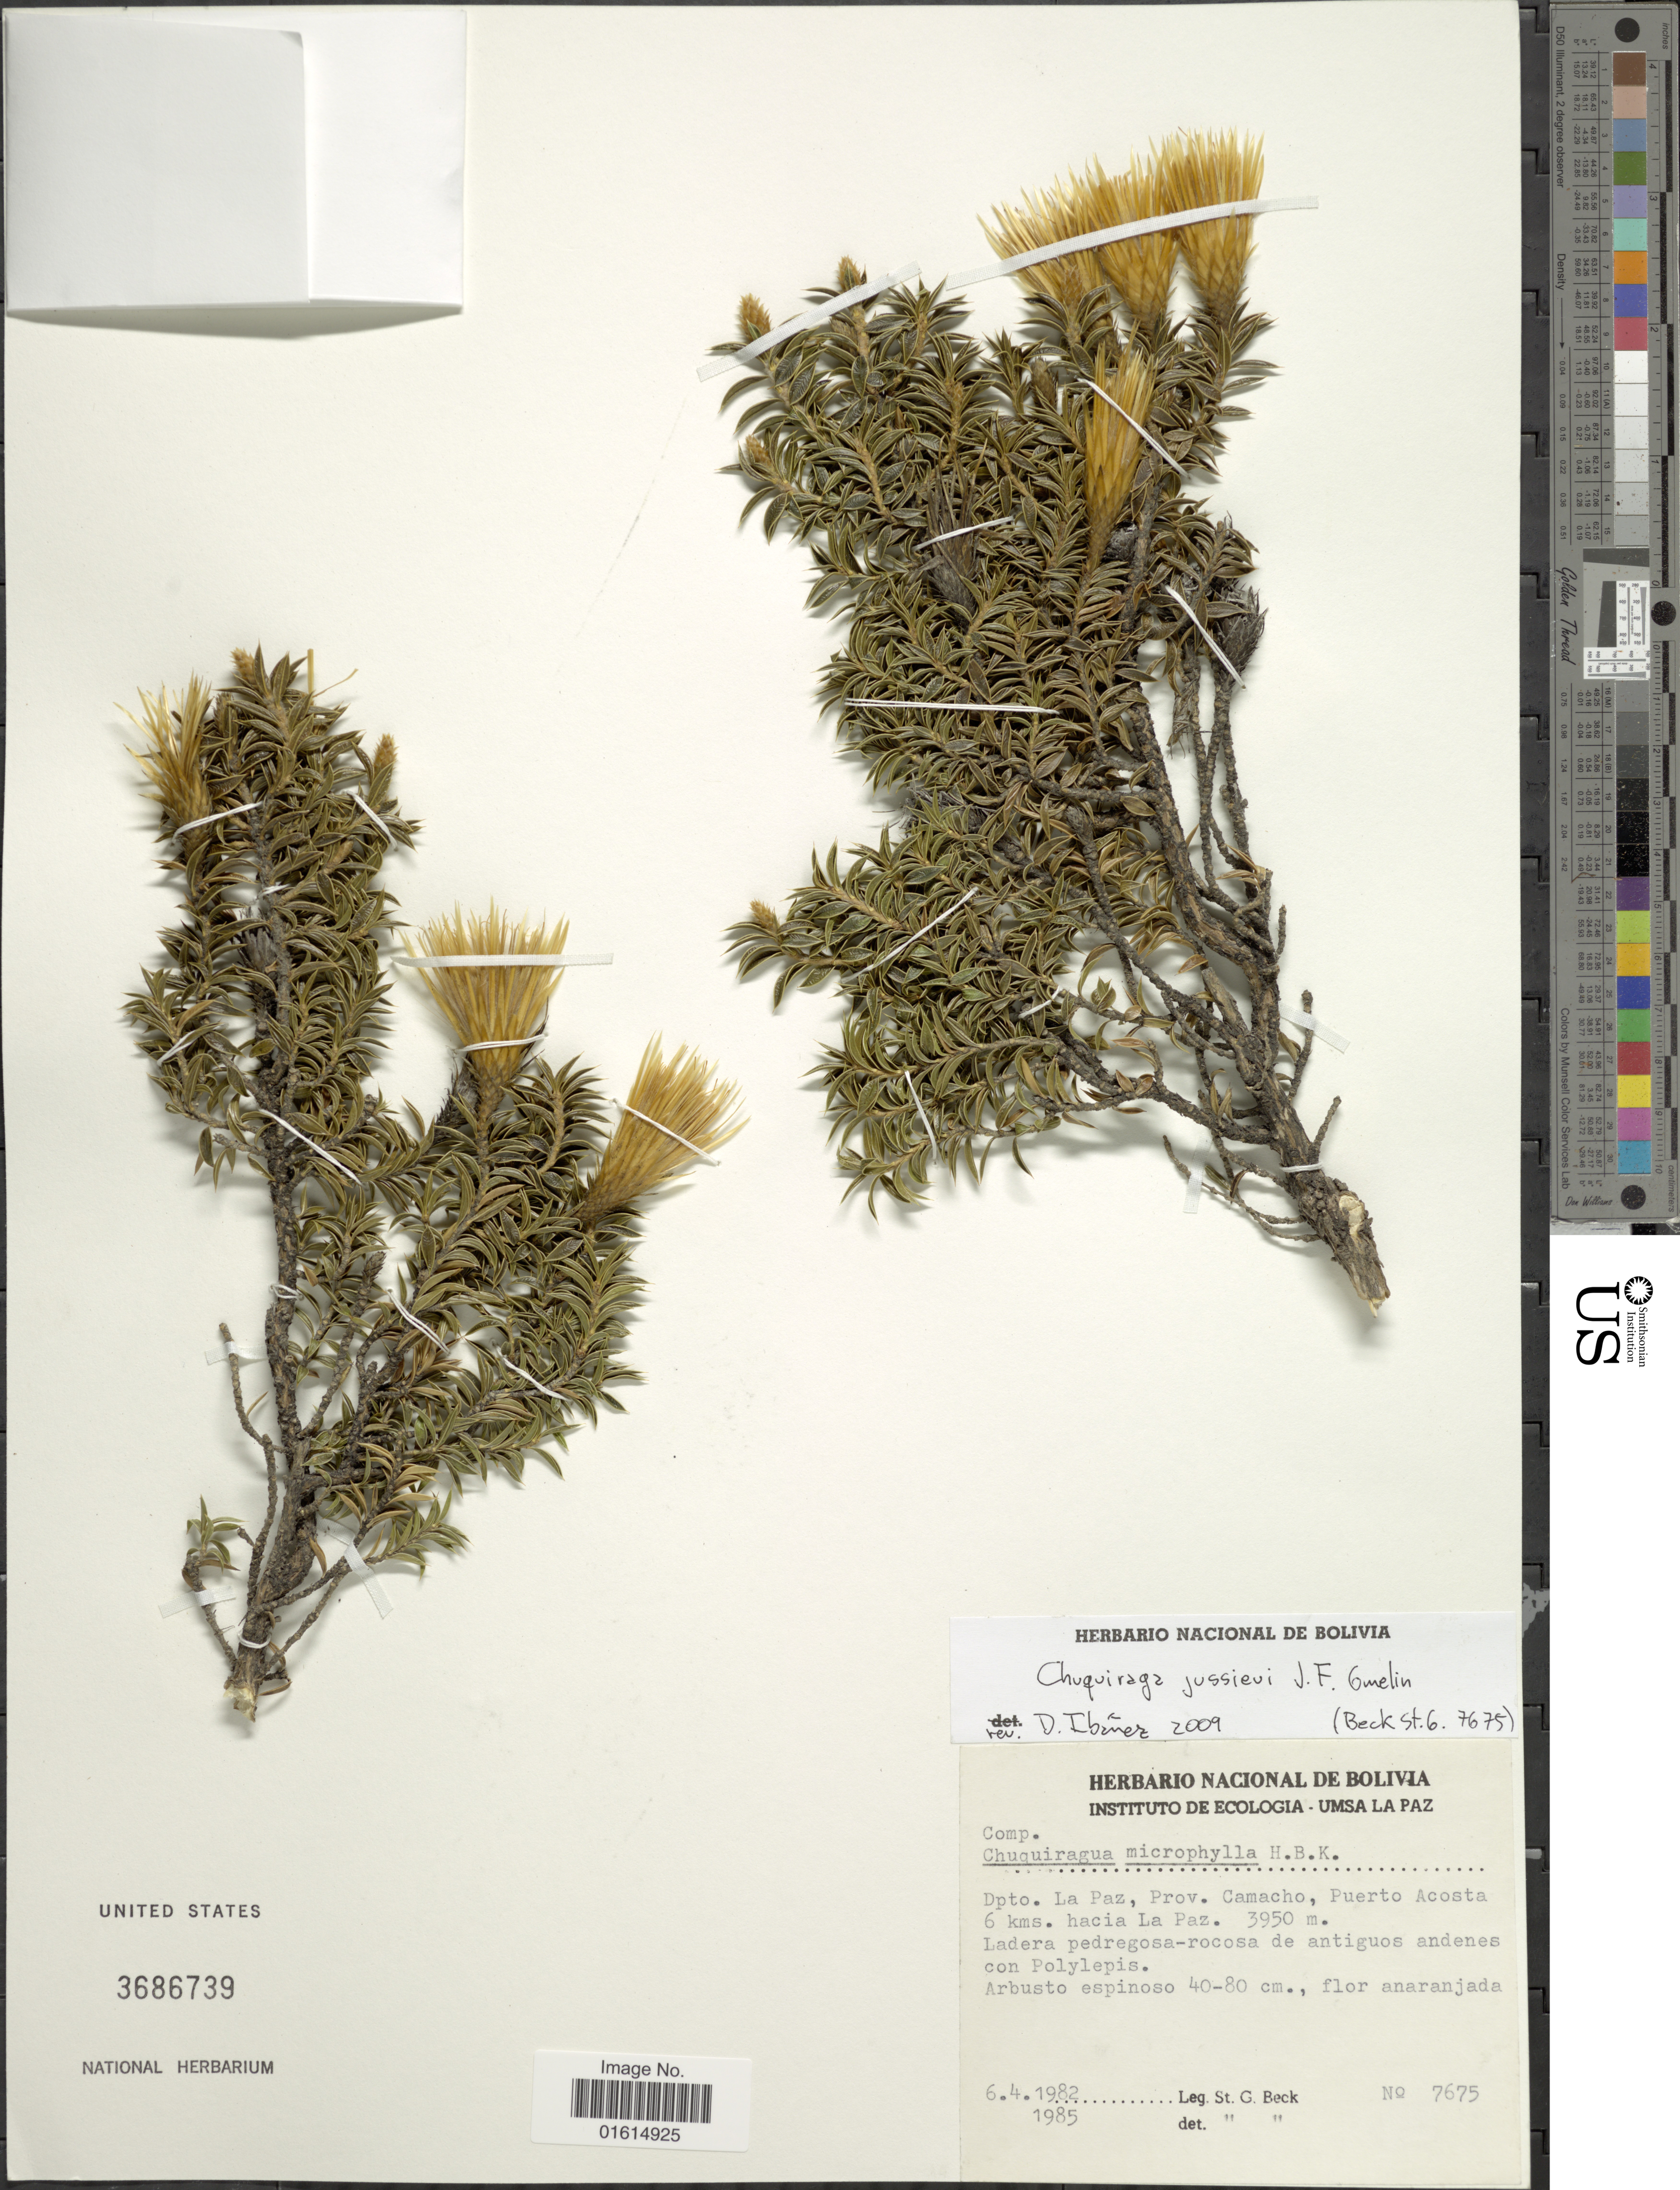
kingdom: Plantae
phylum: Tracheophyta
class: Magnoliopsida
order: Asterales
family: Asteraceae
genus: Chuquiraga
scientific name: Chuquiraga jussieui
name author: J.F. Gmel.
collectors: S. G. Beck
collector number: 7675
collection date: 1982-04-06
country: Bolivia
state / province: La Paz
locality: Prov. Camacho, Puerto Acosta 6 kms. hacia La Paz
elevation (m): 3950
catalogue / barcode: US 3686739